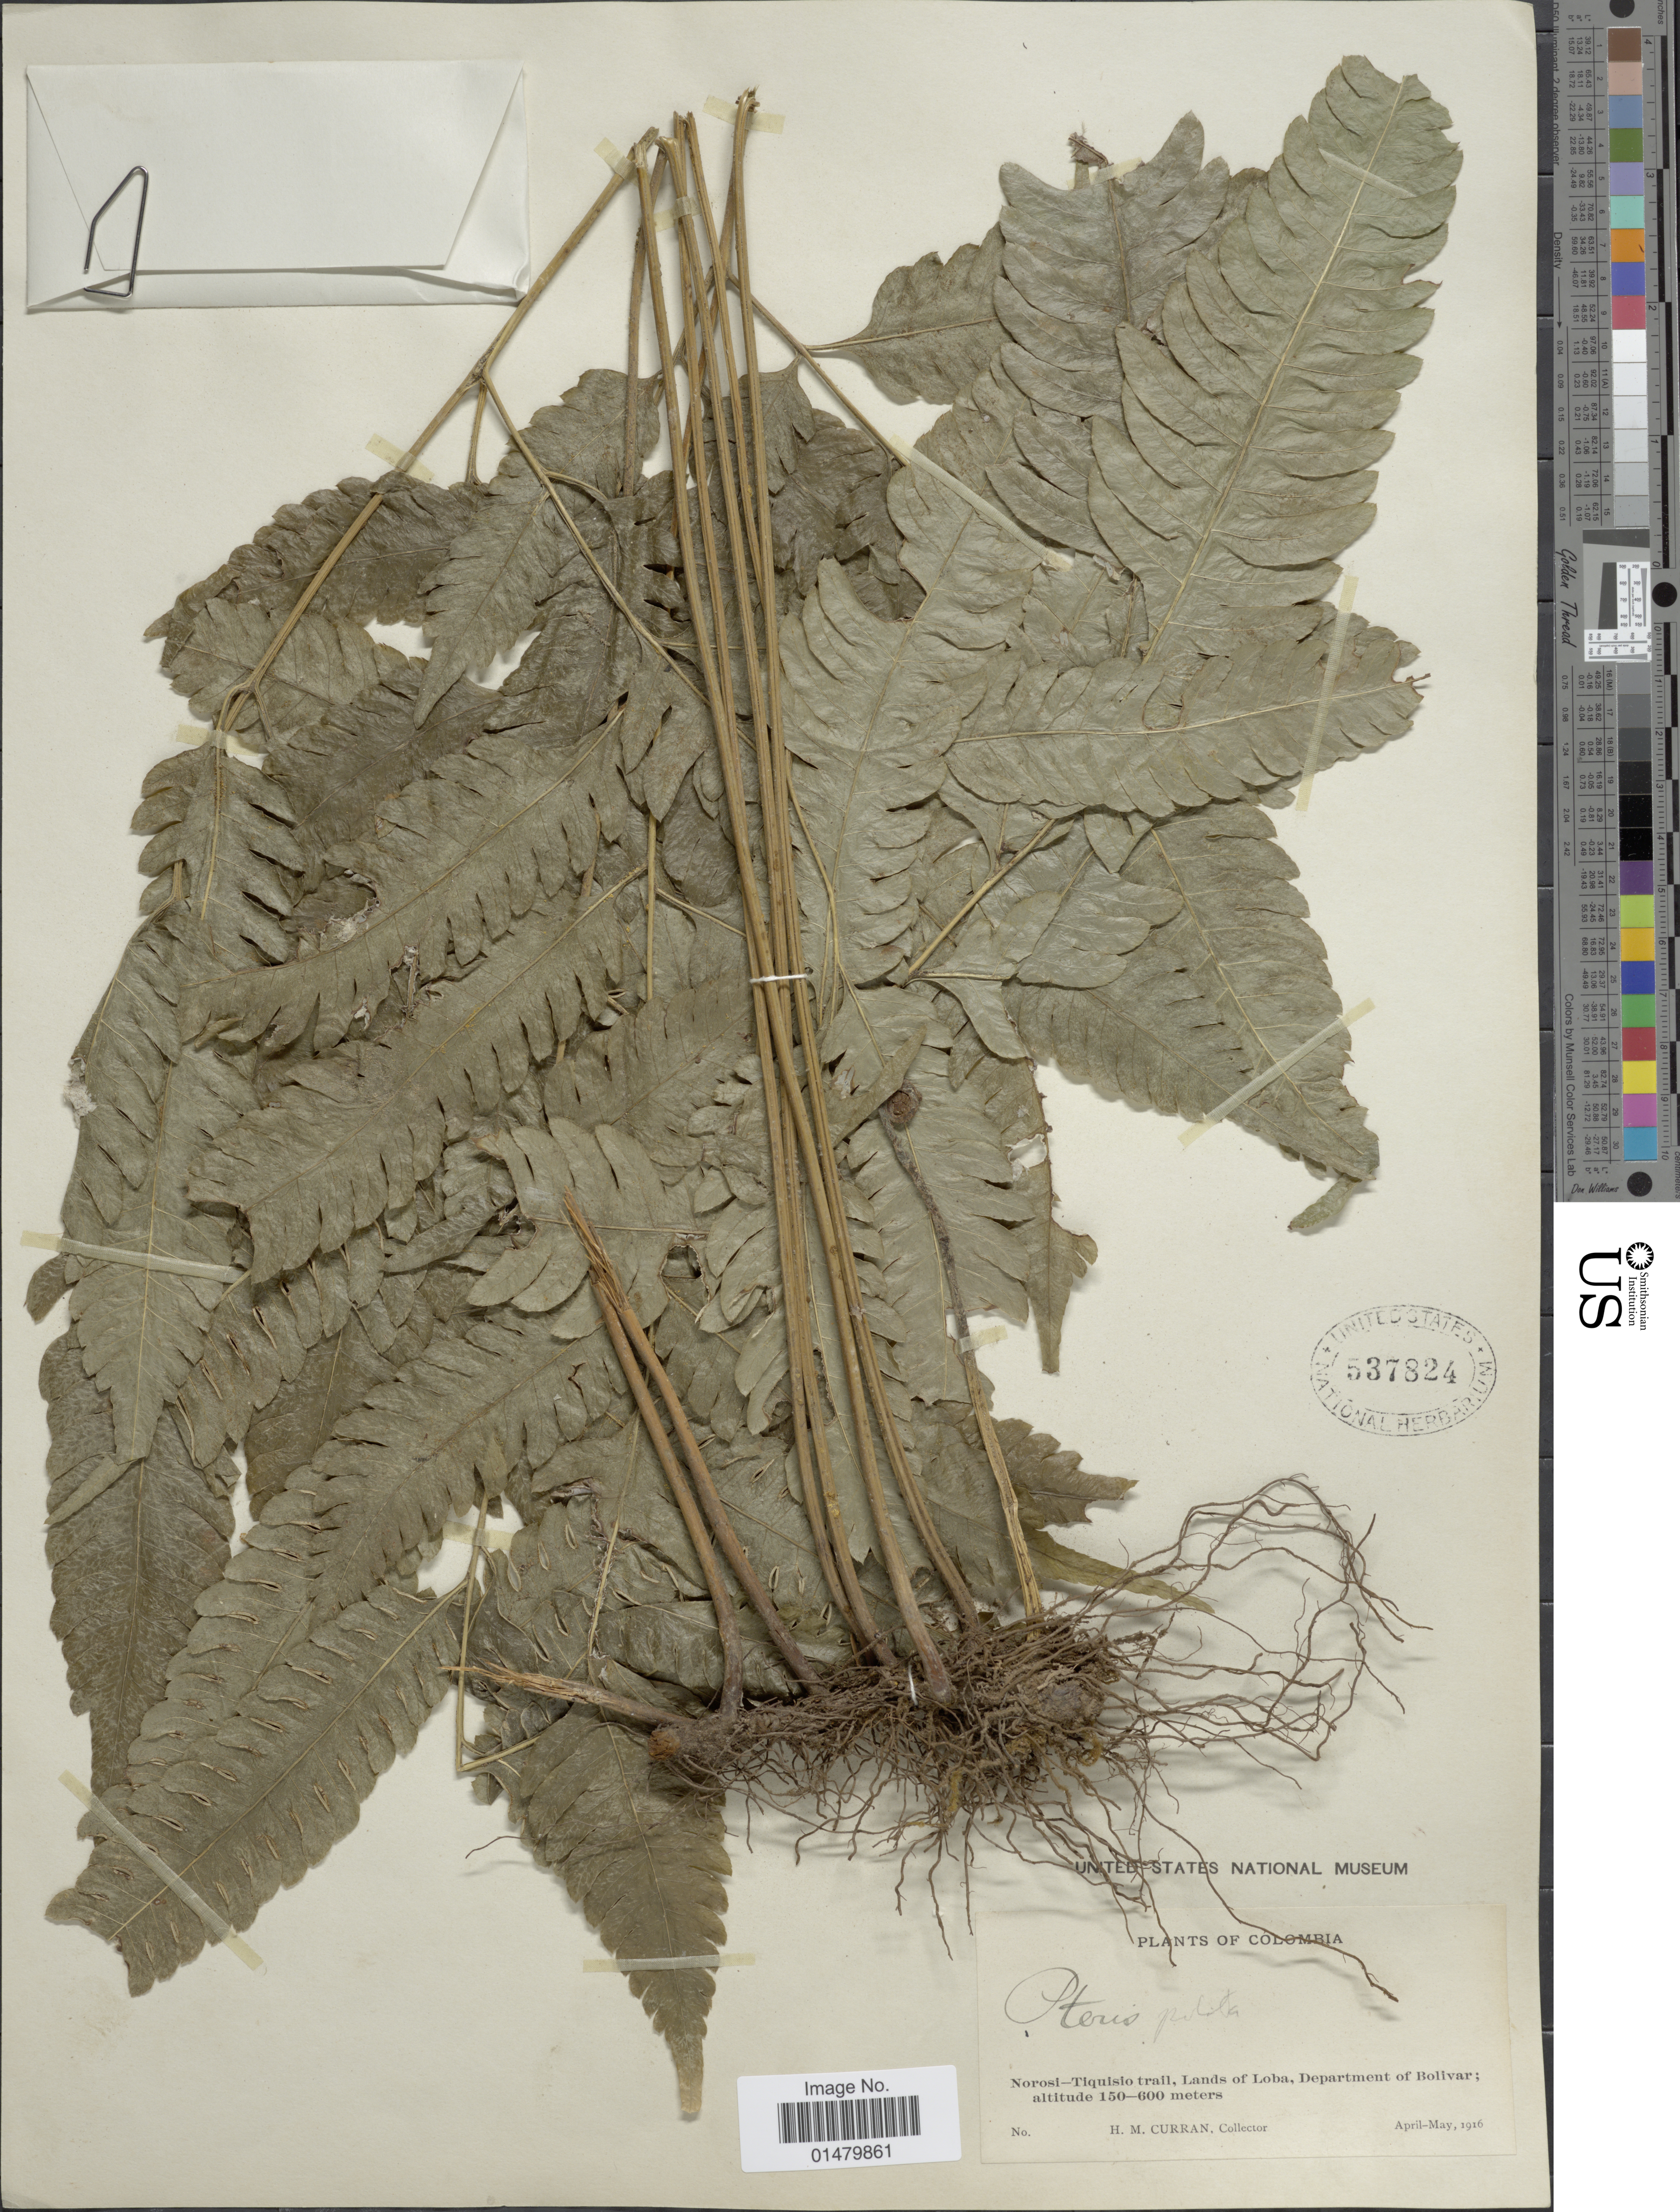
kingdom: Plantae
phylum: Tracheophyta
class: Polypodiopsida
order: Polypodiales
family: Pteridaceae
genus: Pteris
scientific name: Pteris propinqua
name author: J. Agardh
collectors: H. M. Curran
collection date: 1916-04/1916-05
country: Colombia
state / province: Bolívar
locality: Colombia, Norosi-Tiquisio trail, Lands of Loba, Department of Bolivar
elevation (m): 150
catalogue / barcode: US 537824